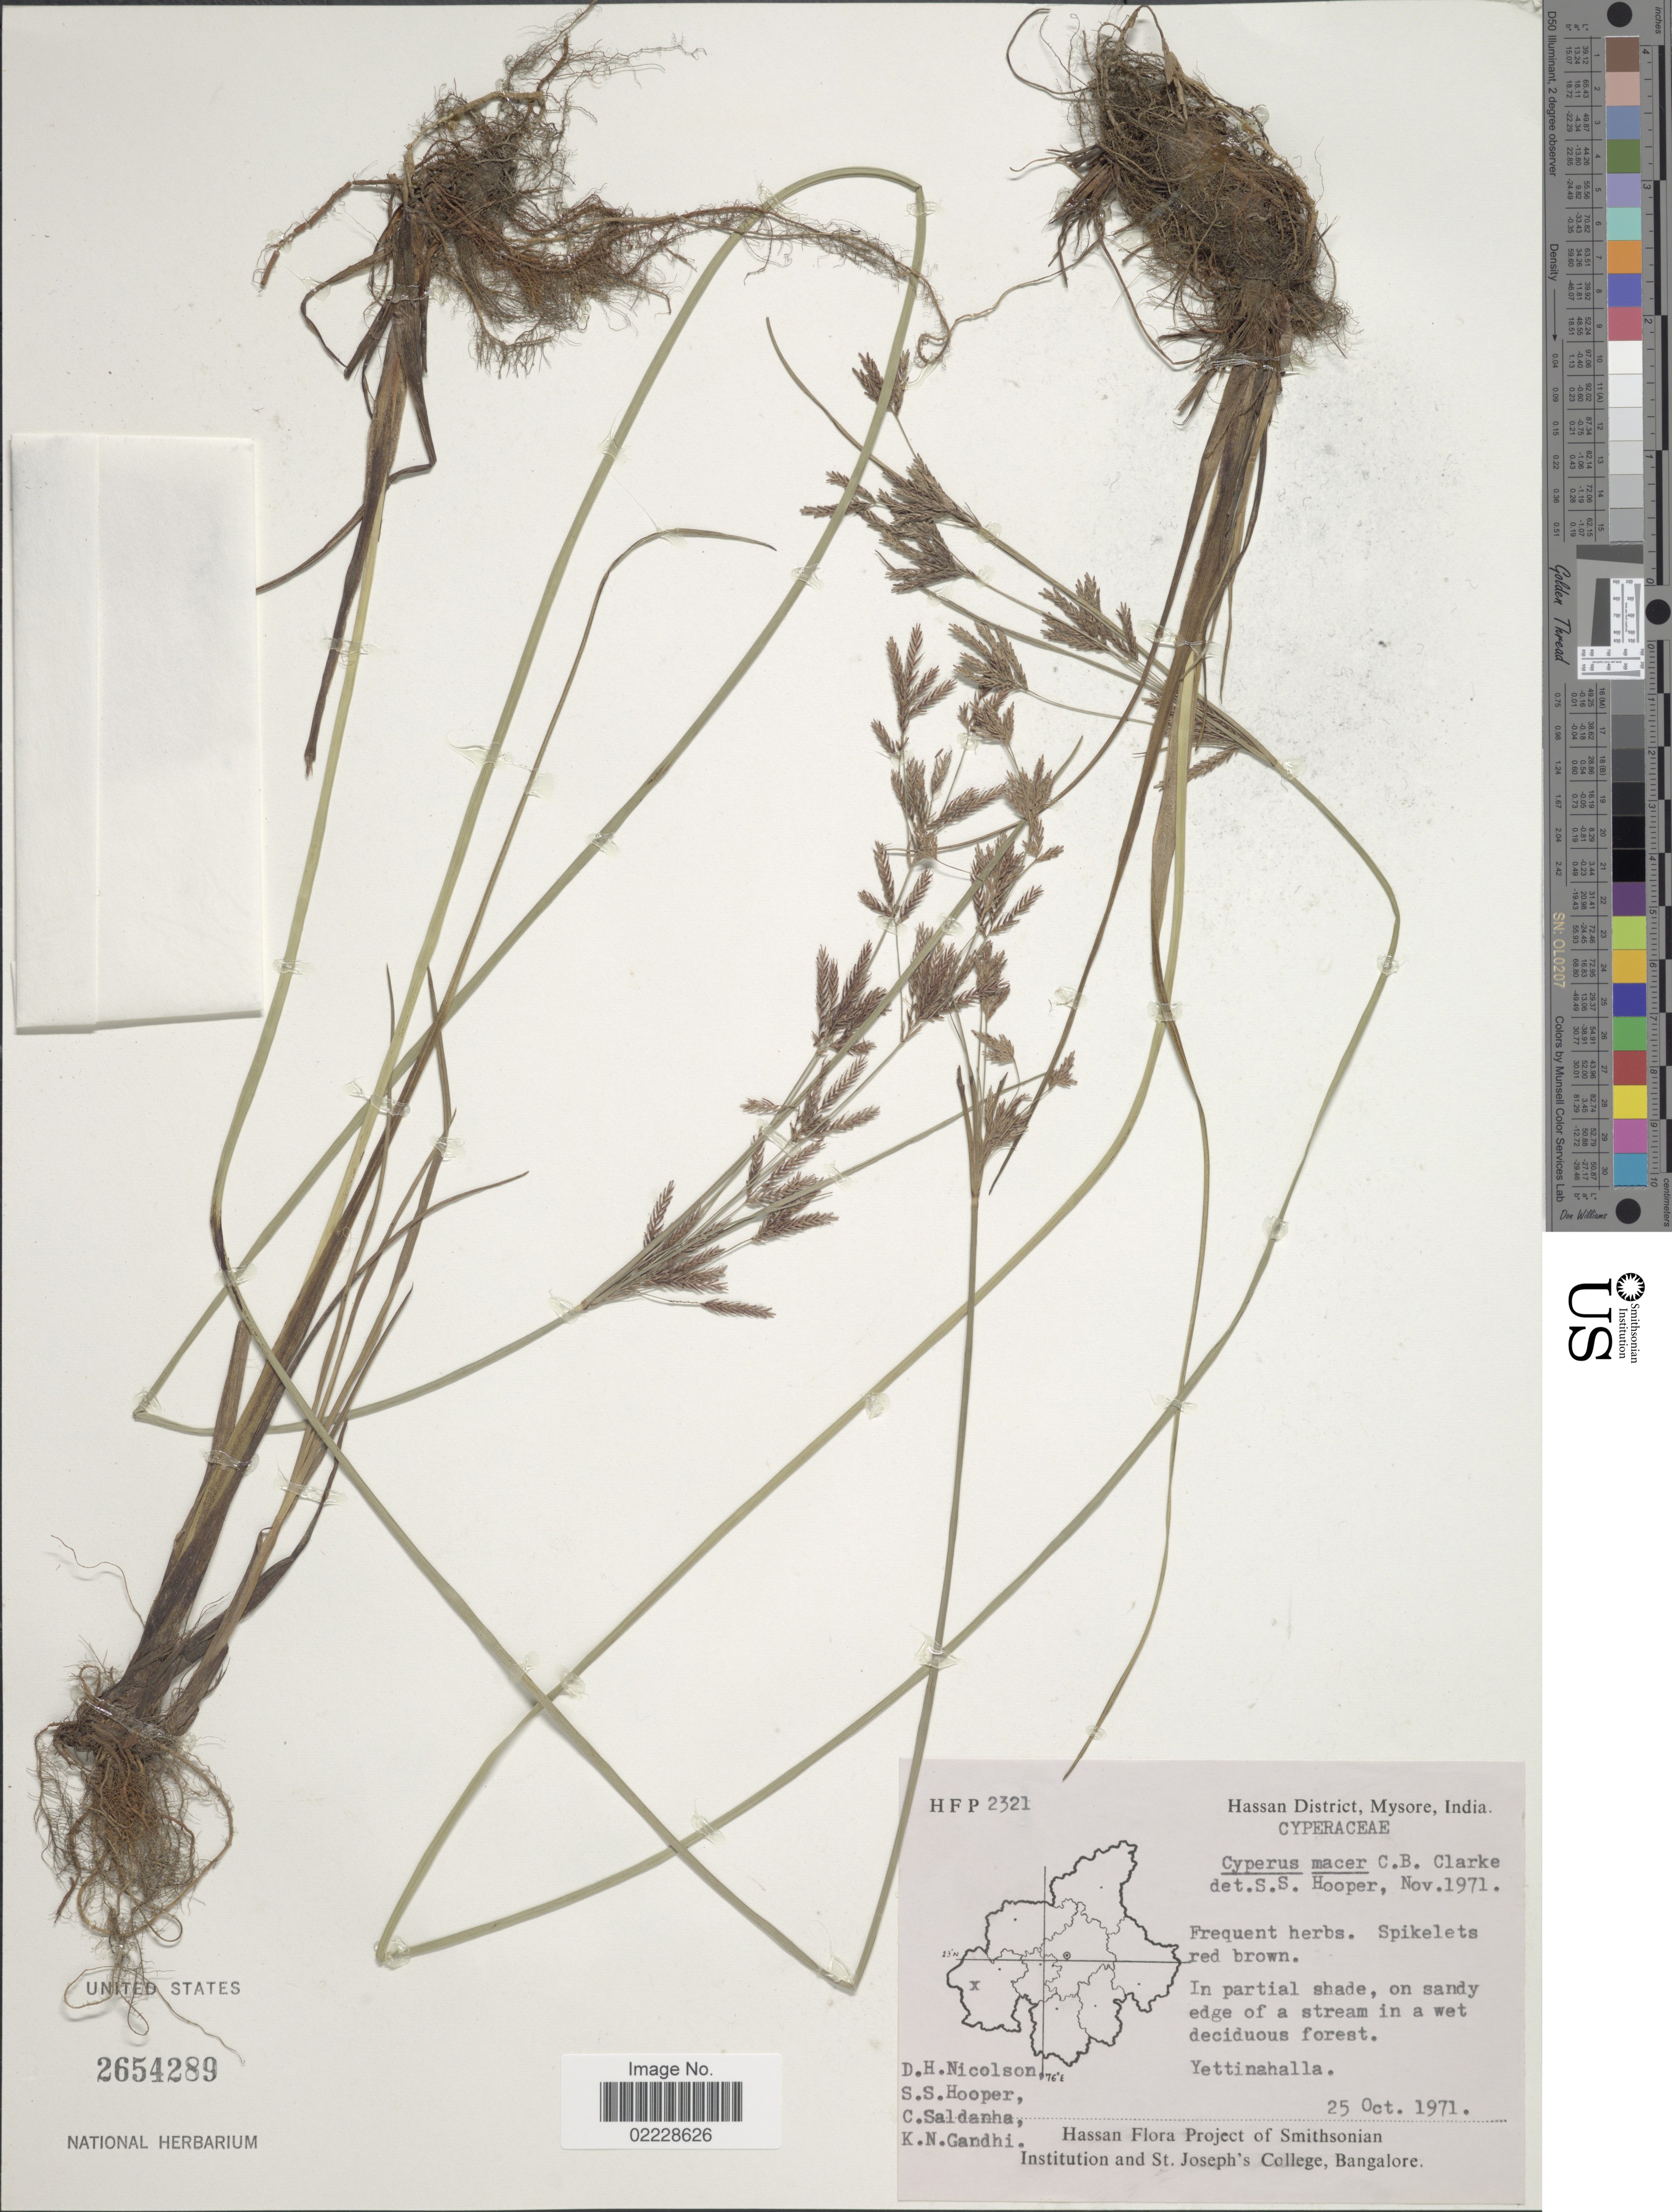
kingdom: Plantae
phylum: Tracheophyta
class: Liliopsida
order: Poales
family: Cyperaceae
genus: Cyperus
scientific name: Cyperus macer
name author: C.B. Clarke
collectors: D. H. Nicolson, S. S. Hooper, C. Saldanha & K. N. Gandhi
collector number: HFP2321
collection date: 1971-10-25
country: India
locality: Hassan District, Mysore, India. Yettinahalla.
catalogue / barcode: US 2654289